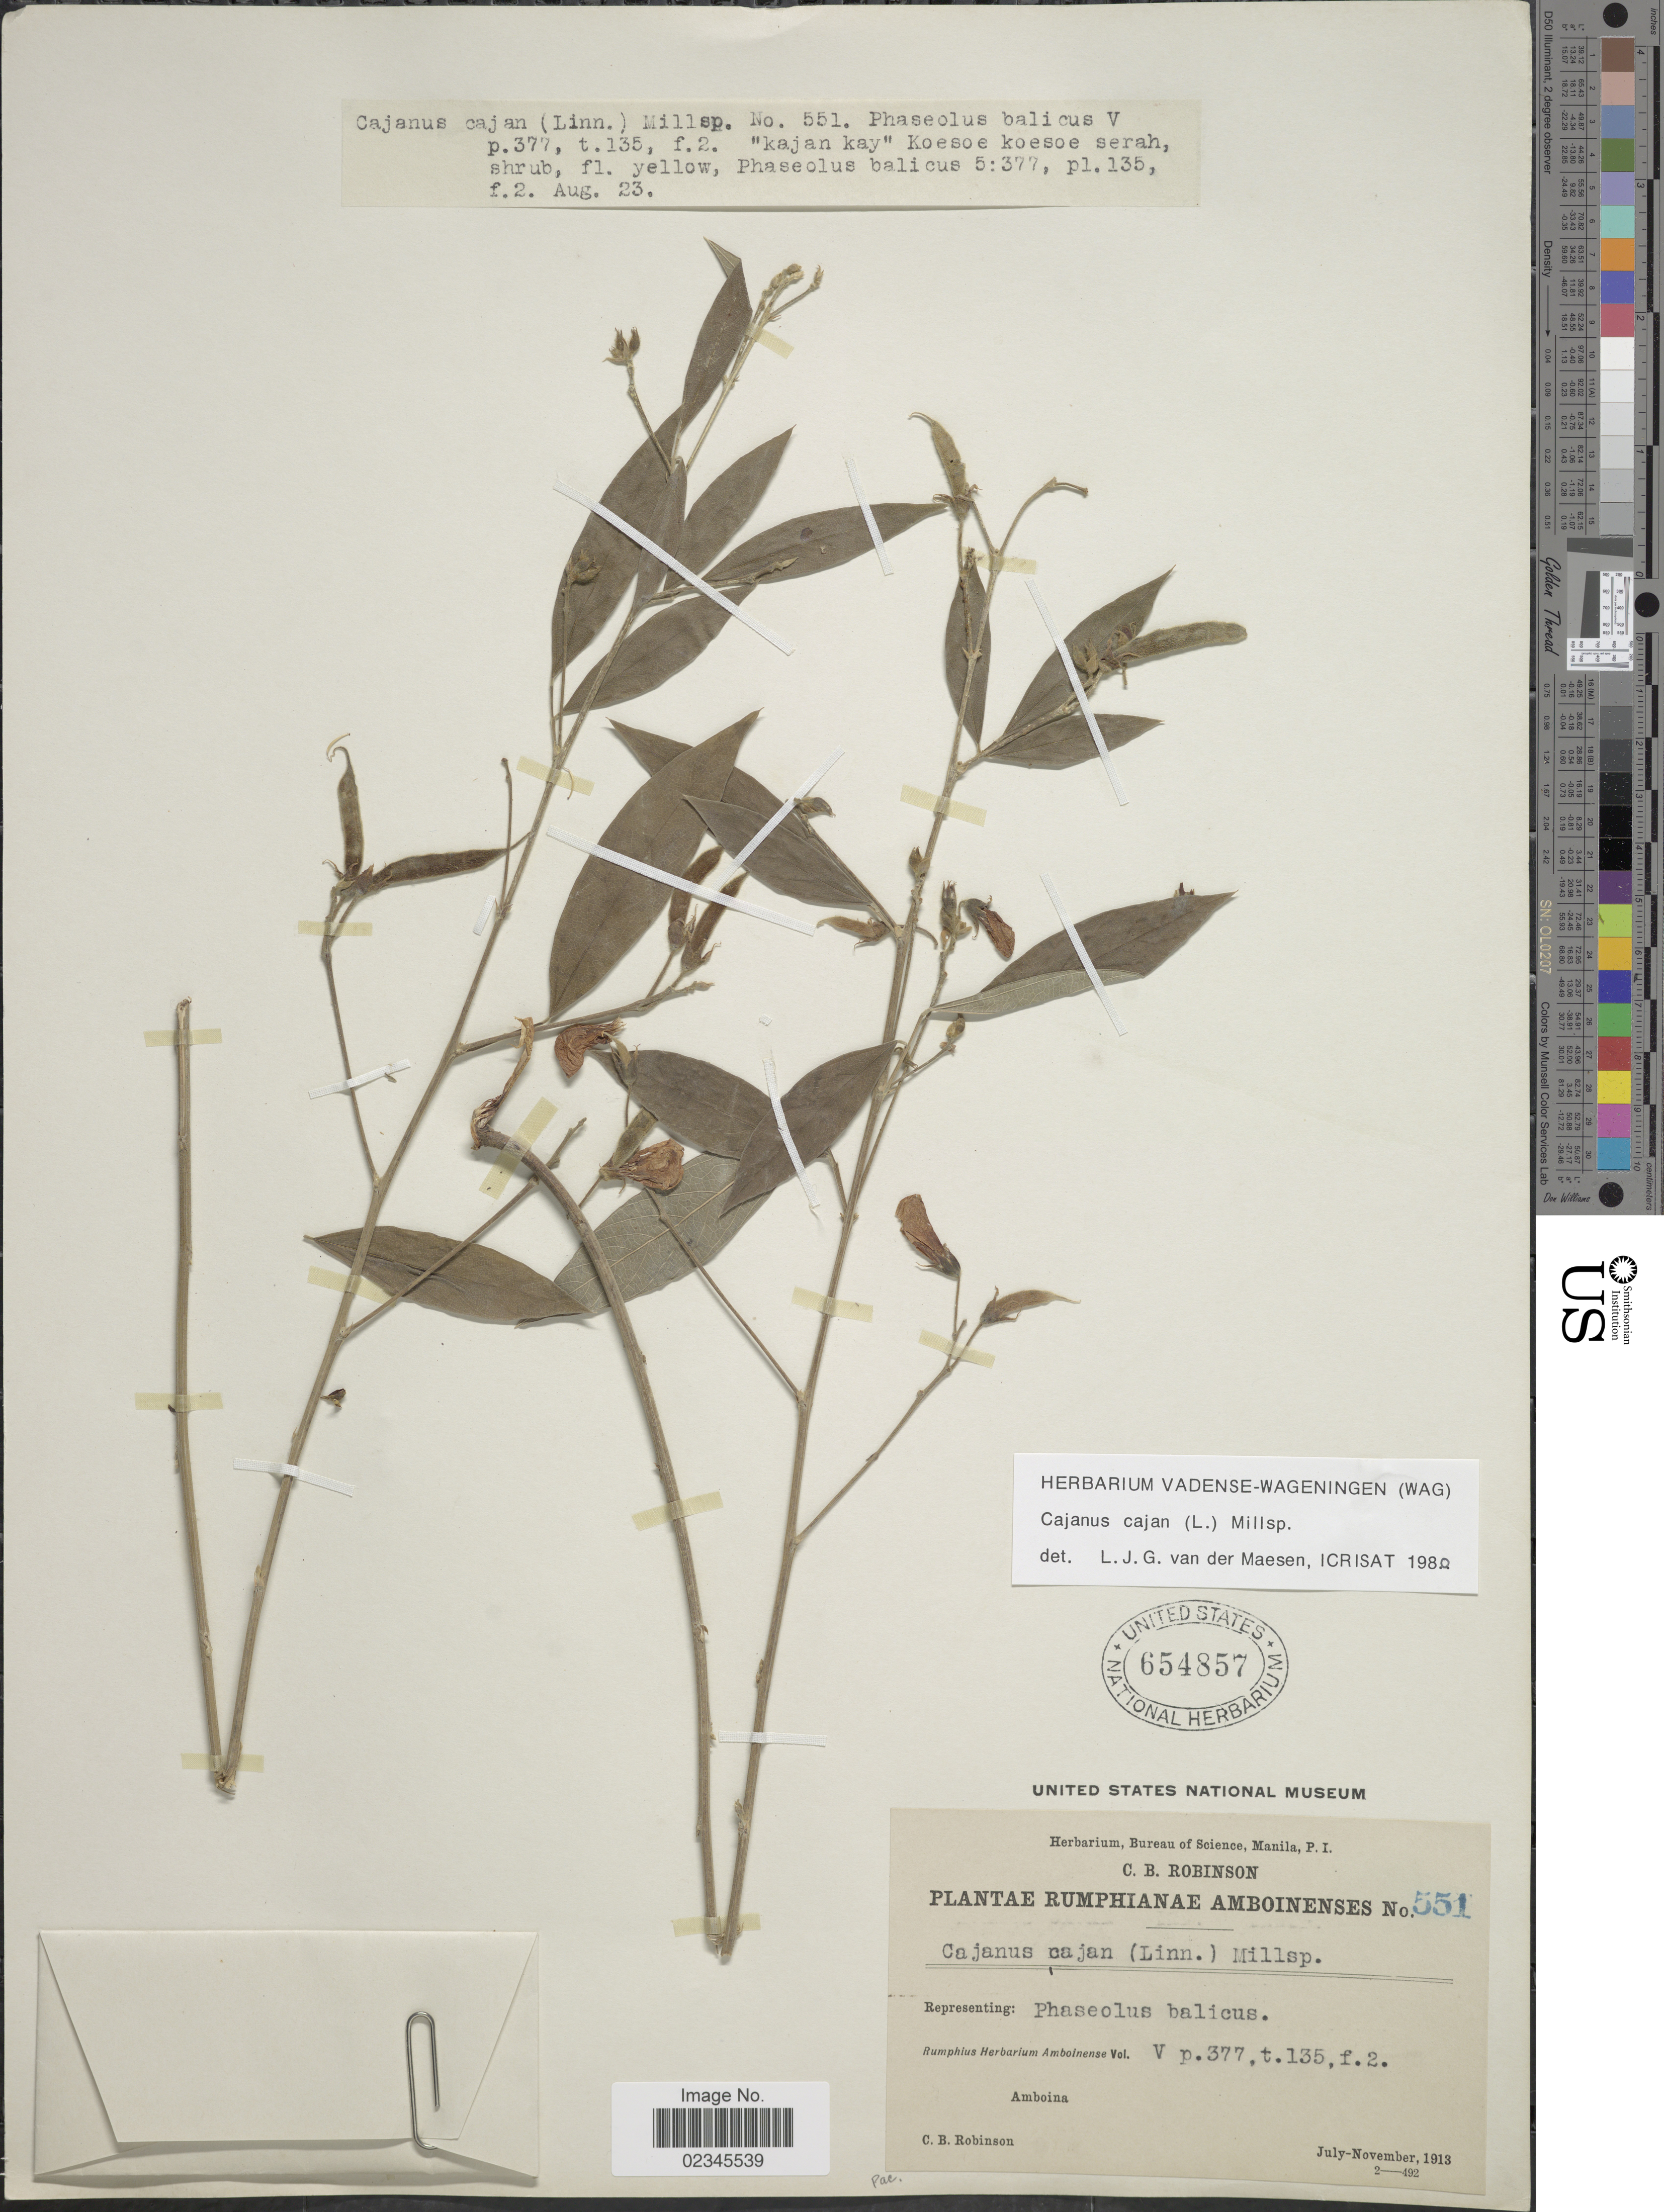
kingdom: Plantae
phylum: Tracheophyta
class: Magnoliopsida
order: Fabales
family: Fabaceae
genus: Cajanus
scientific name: Cajanus cajan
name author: (L.) Huth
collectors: C. Robinson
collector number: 551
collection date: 1913-08-23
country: Indonesia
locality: Rumphianae Amboinenses. Amboina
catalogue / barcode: US 654857